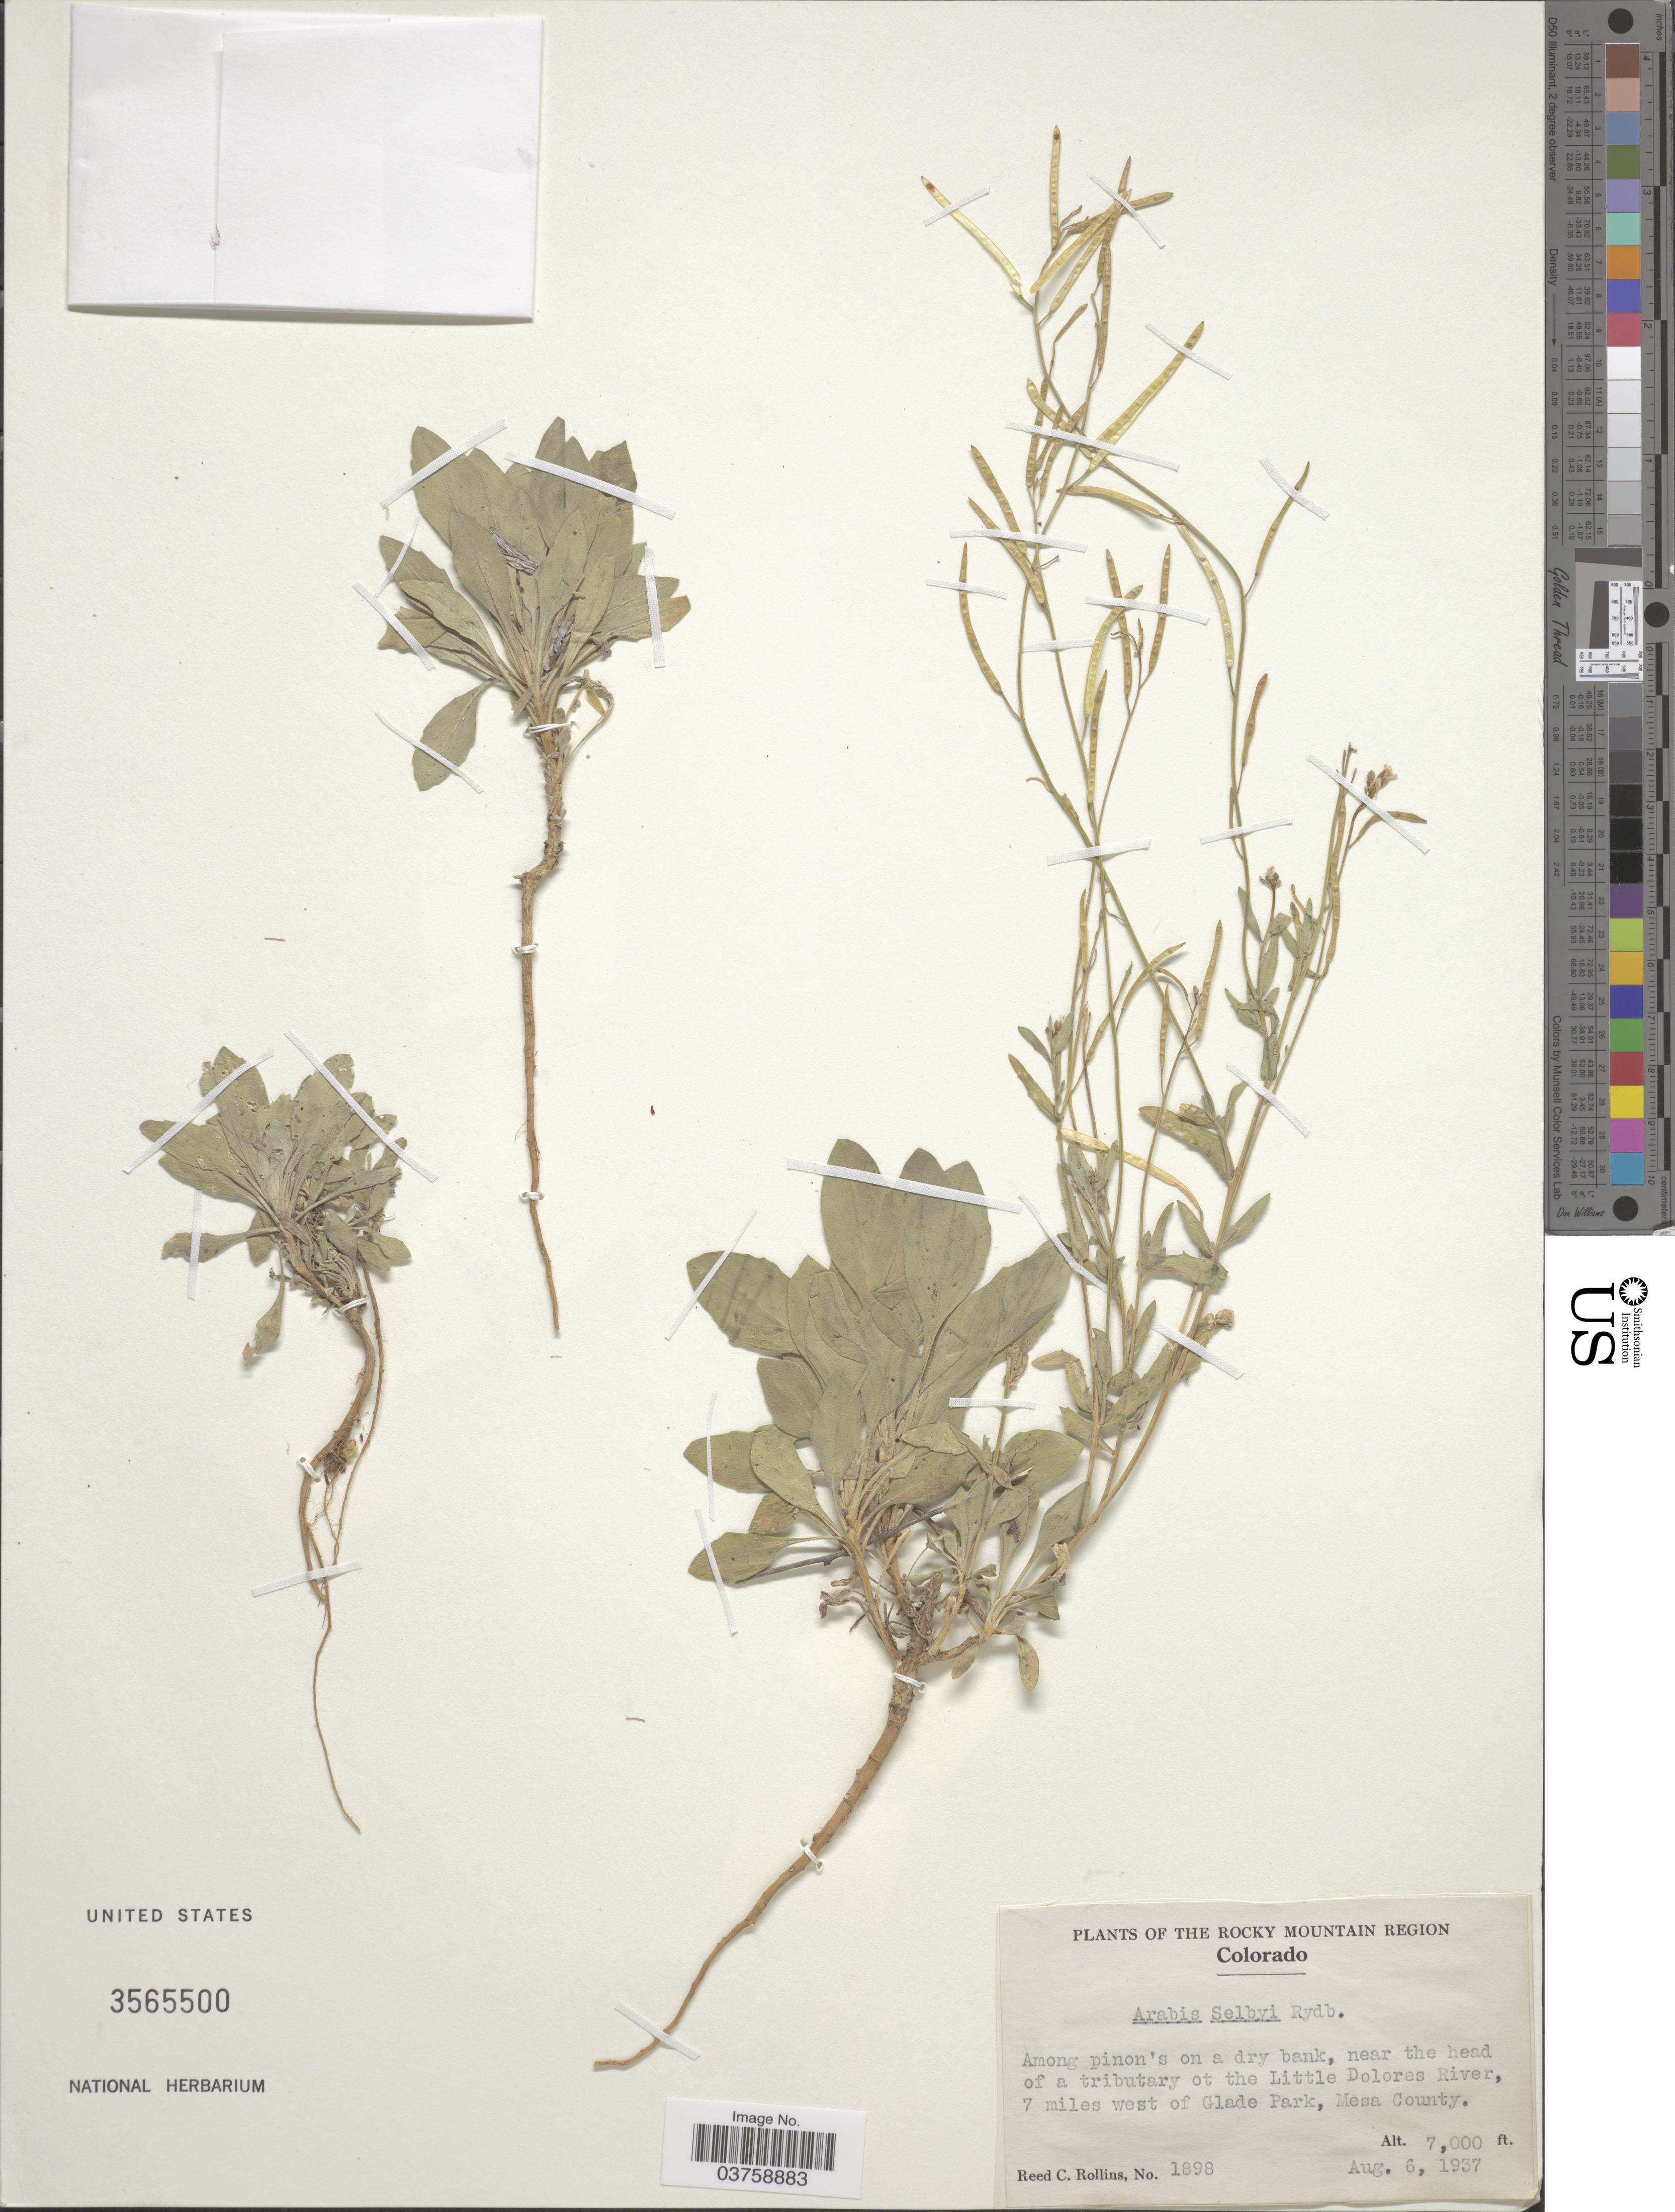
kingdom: Plantae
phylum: Tracheophyta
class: Magnoliopsida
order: Brassicales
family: Brassicaceae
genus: Arabis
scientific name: Arabis selbyi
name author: Rydb.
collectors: R. C. Rollins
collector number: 1898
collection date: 1937-08-06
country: United States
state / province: Colorado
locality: The Rocky Mountain Region. Among pinon's on a dry bank, near the head of a tributary of the Little Dolores River, 7 miles west of Glade Park, Mesa County.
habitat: among pinons on a dry bank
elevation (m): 2134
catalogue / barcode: US 3565500